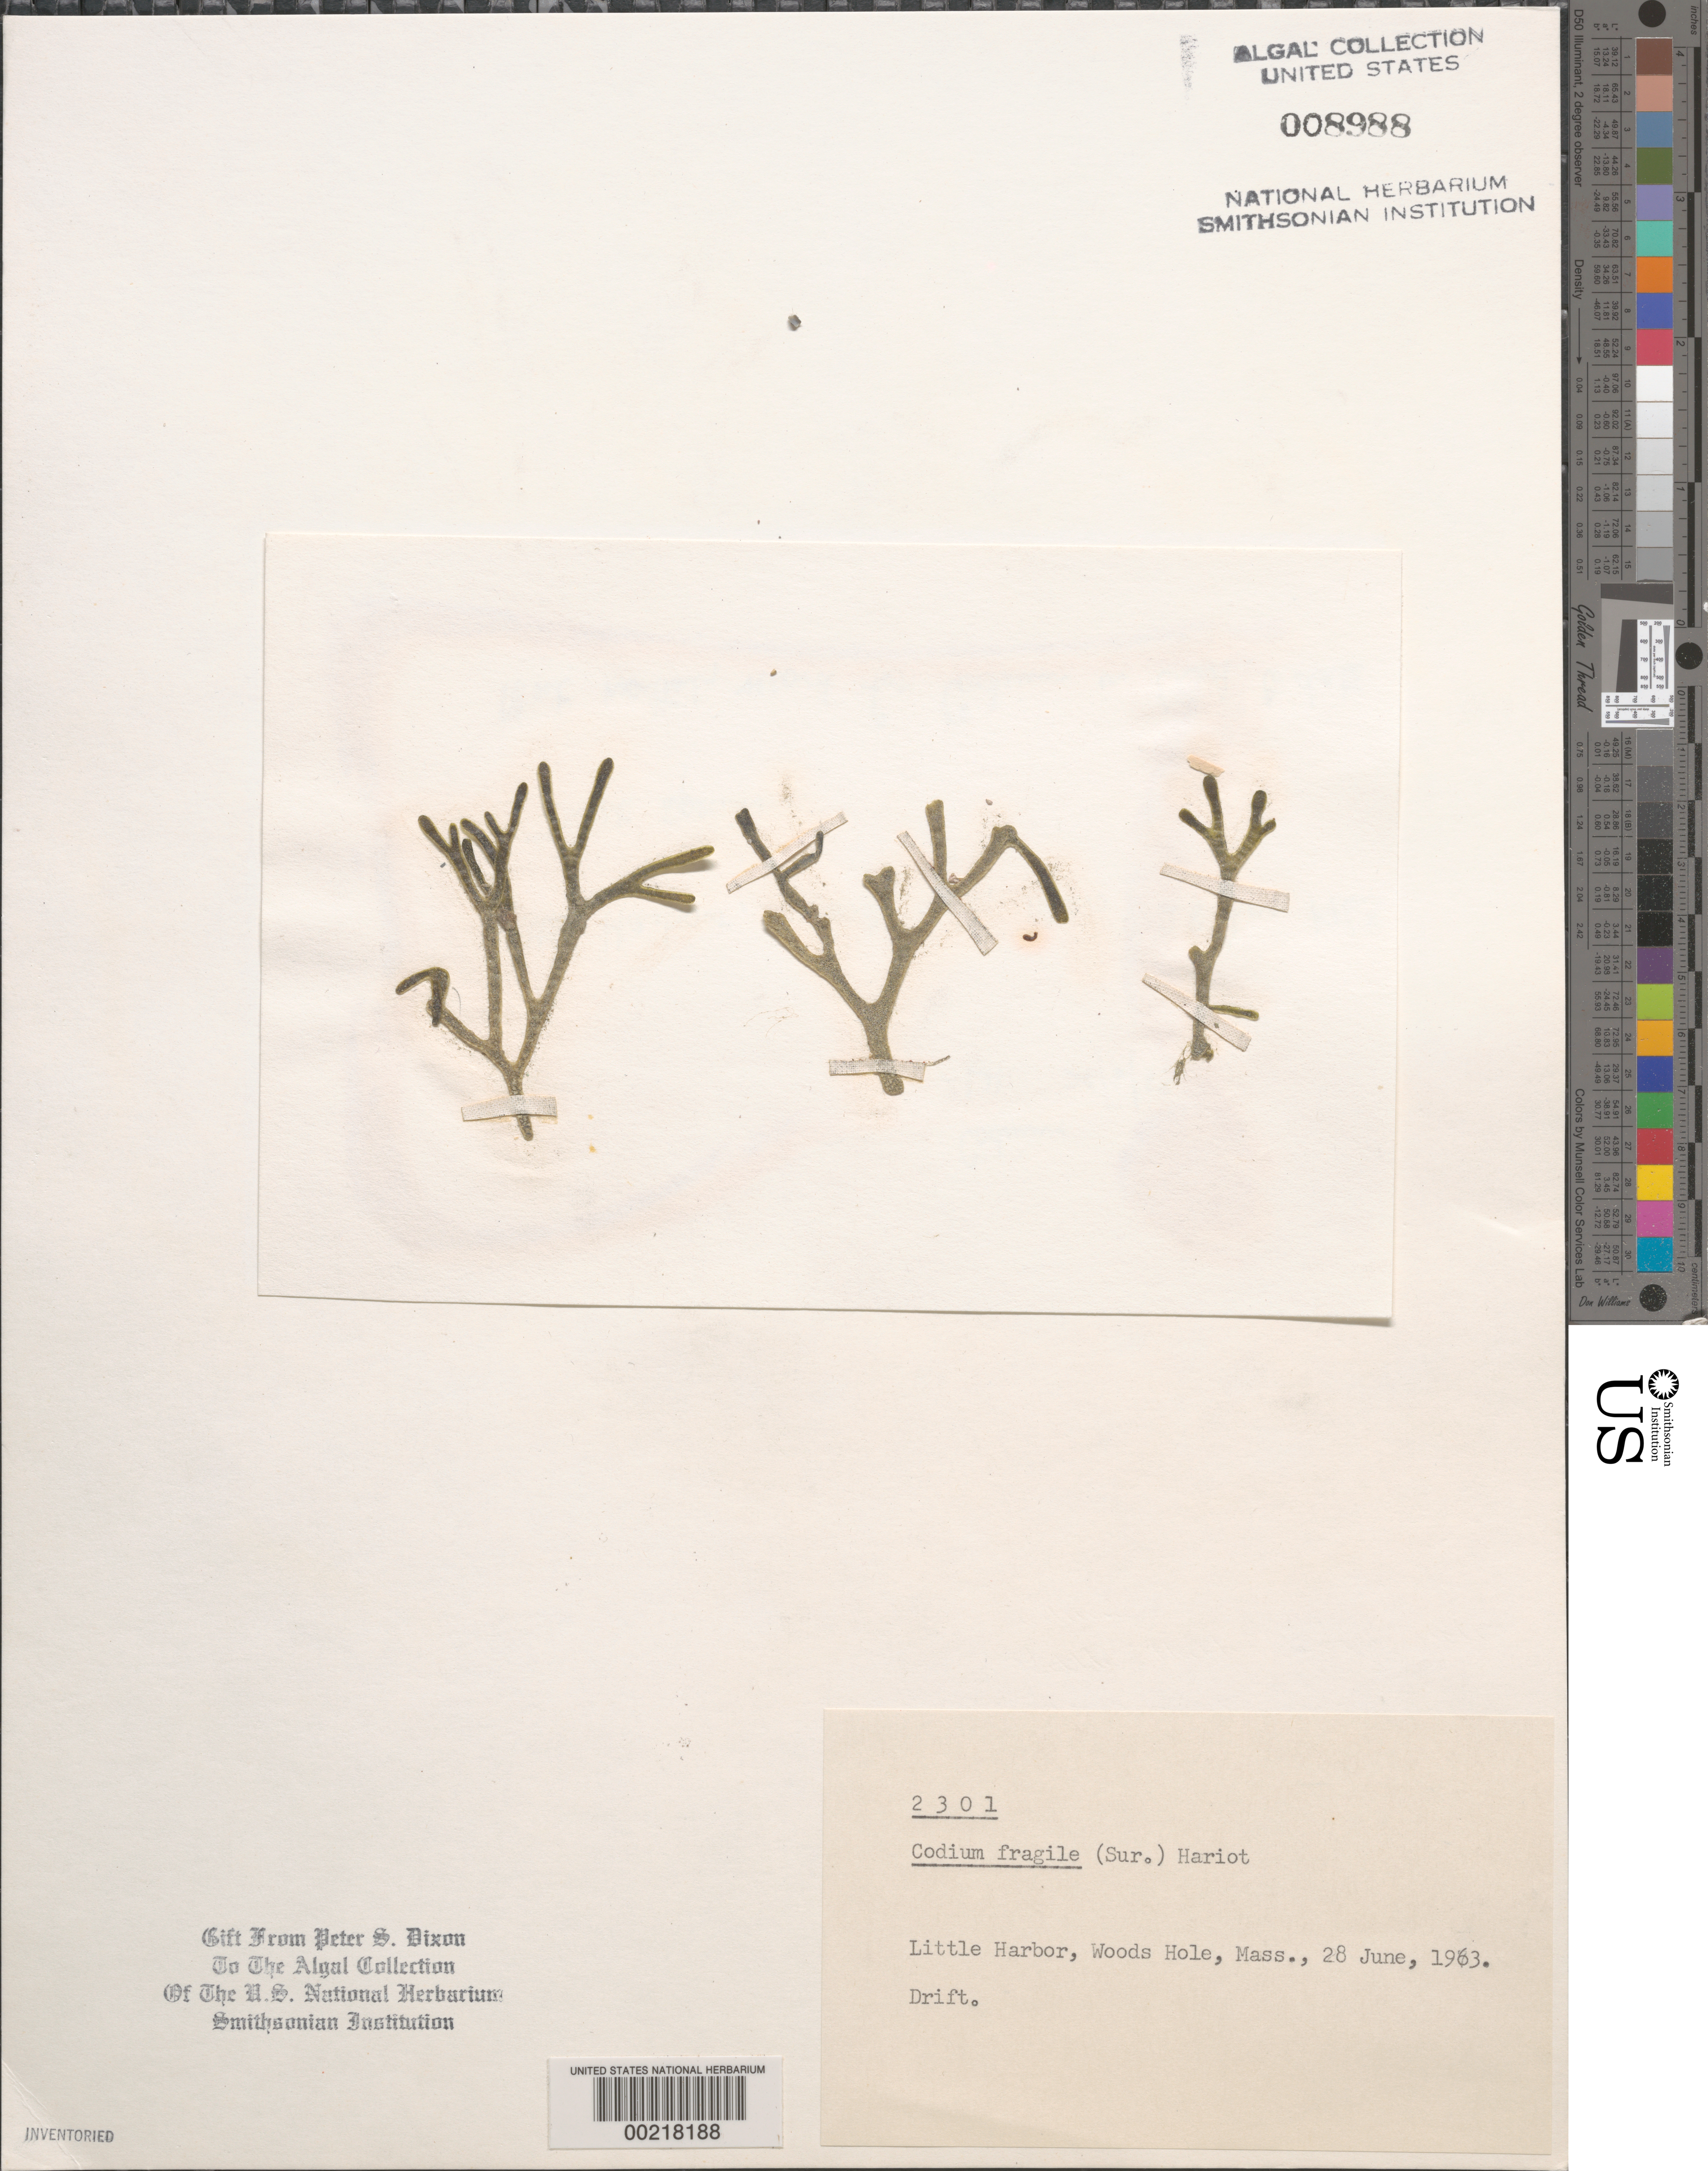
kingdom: Plantae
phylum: Chlorophyta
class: Ulvophyceae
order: Bryopsidales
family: Codiaceae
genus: Codium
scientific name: Codium fragile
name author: (Suringar) P. Hariot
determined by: Dixon, P. S.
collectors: P. S. Dixon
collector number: PSD 2301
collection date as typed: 28 Jun 1963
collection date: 1963-06-28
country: United States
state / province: Massachusetts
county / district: Barnstable County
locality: Woods Hole, Little Harbor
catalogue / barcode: US 8988